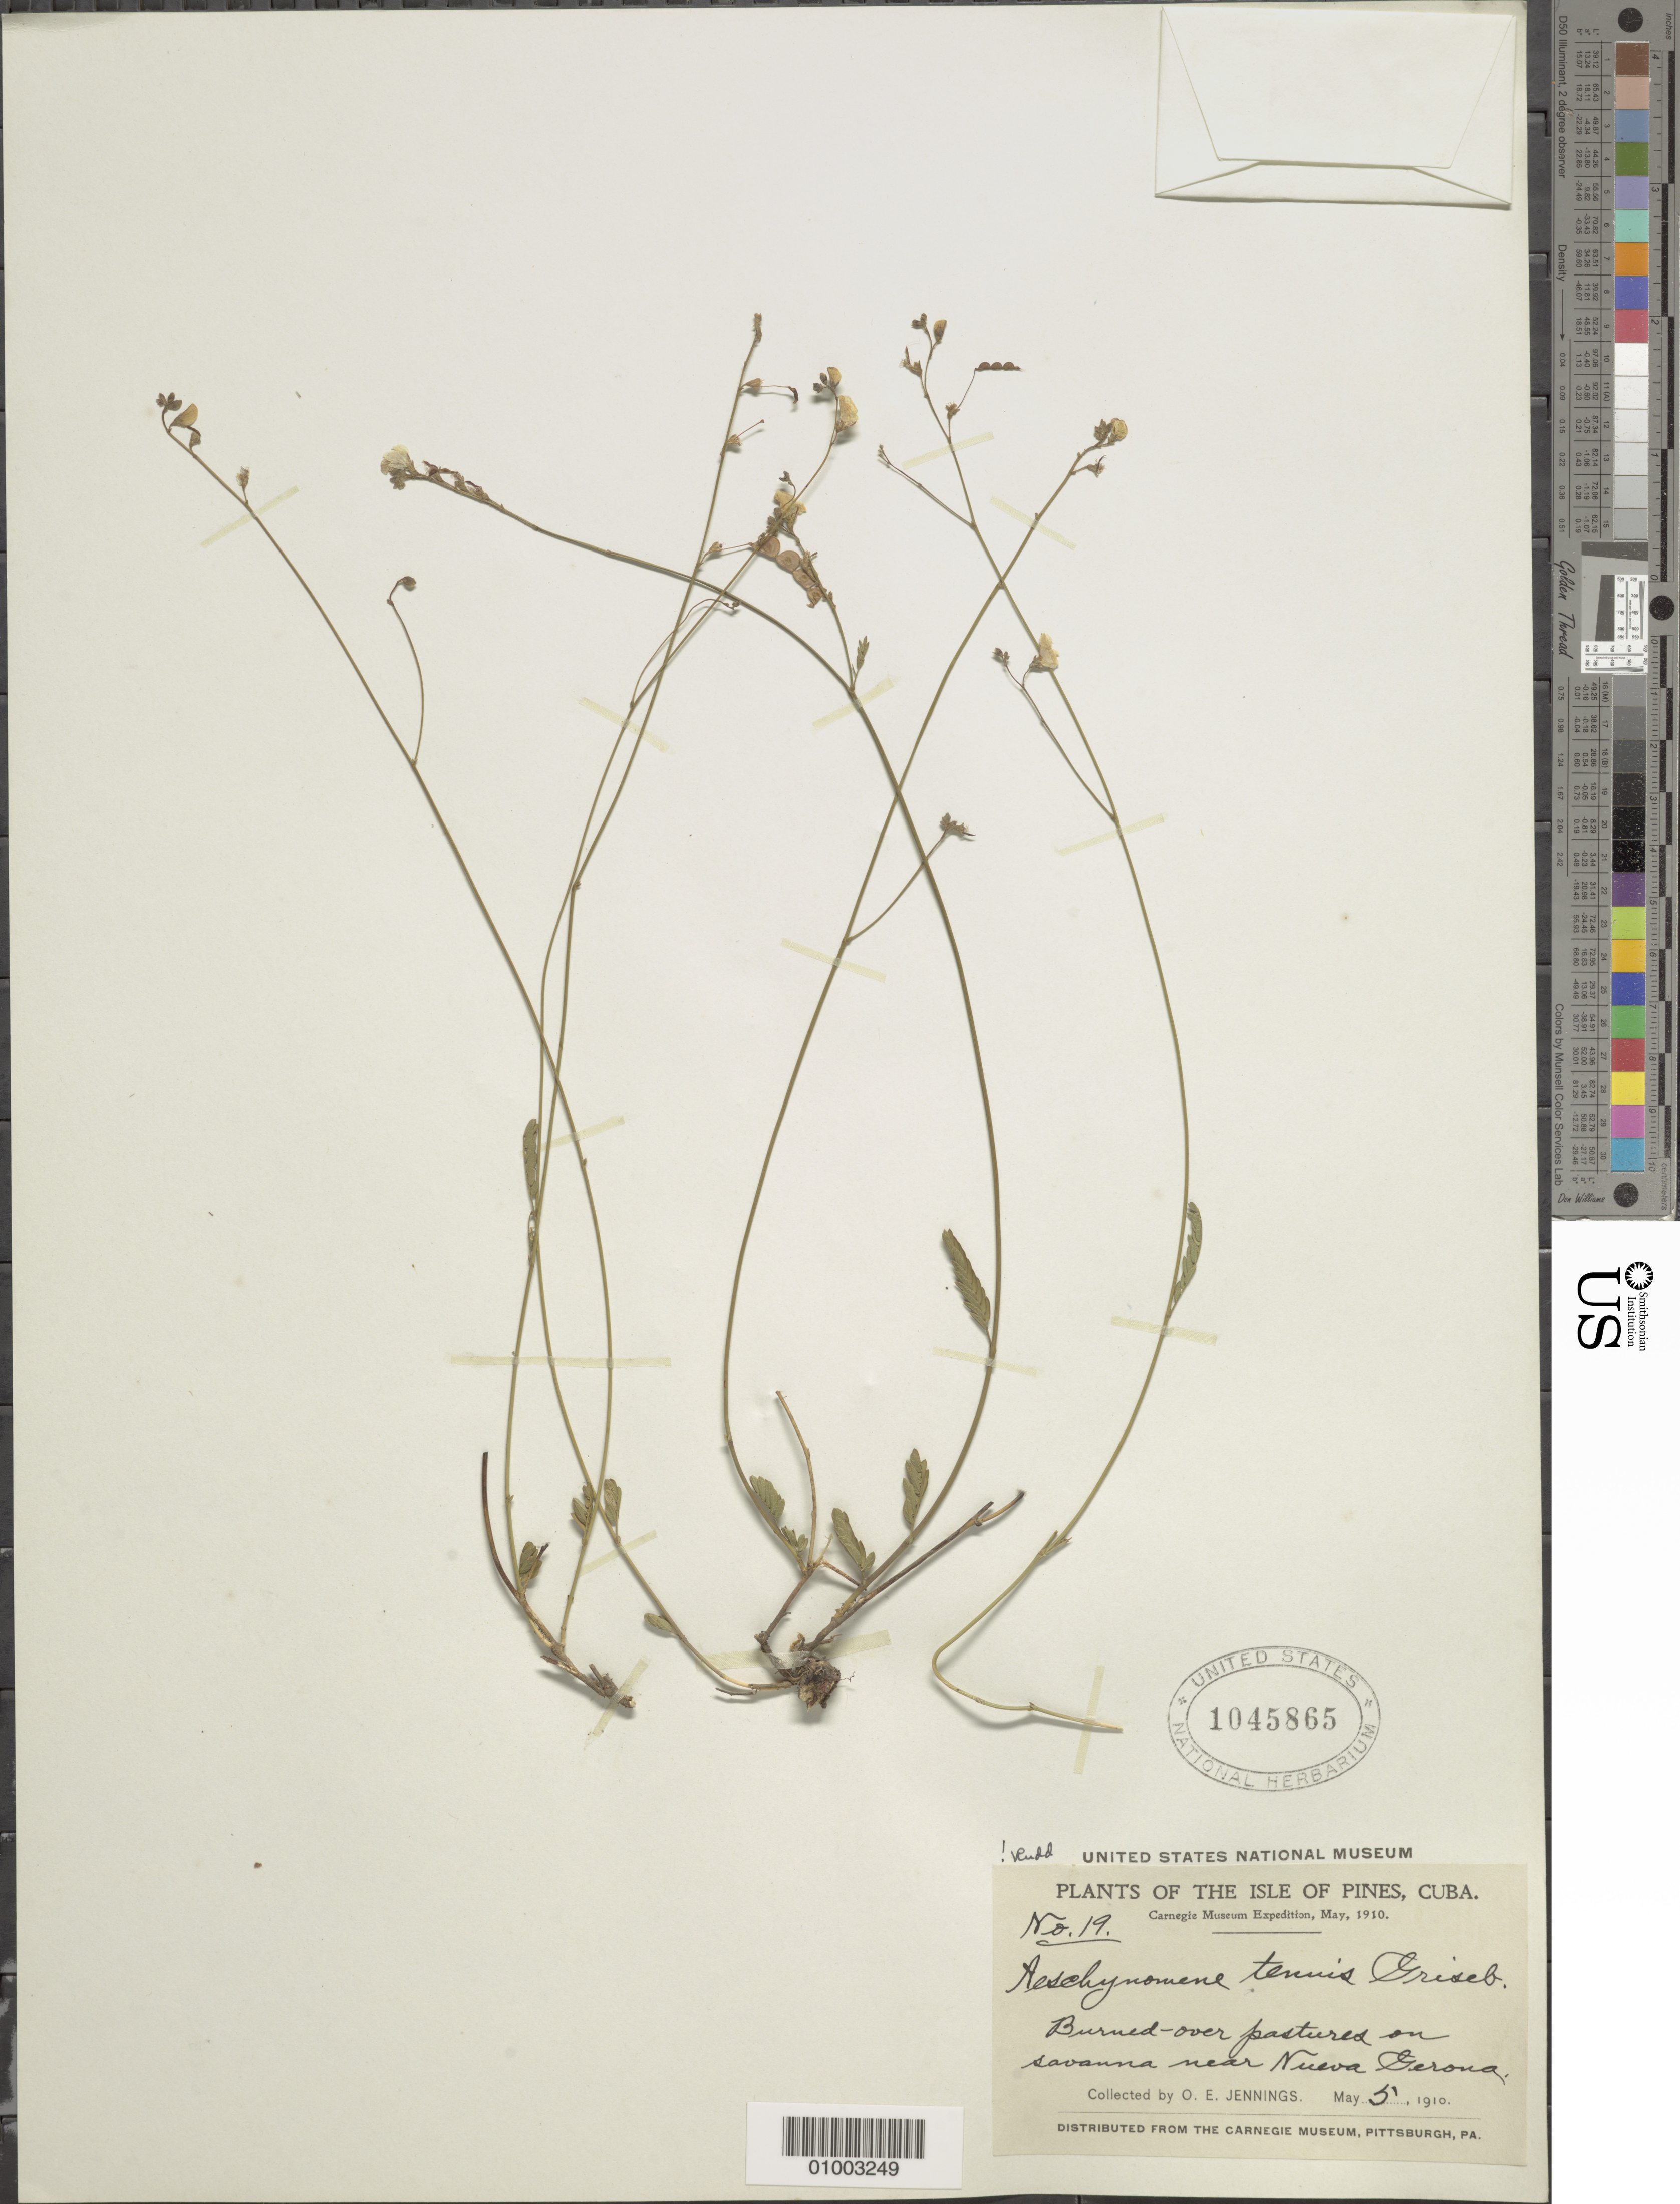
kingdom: Plantae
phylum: Tracheophyta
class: Magnoliopsida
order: Fabales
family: Fabaceae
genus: Aeschynomene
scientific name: Aeschynomene tenuis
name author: Griseb.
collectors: O. E. Jennings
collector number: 19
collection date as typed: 05 May 1910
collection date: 1910-05-05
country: Cuba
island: Isla de la Juventud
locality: Burned over pastures on savanna near Nueva Gerona, Isle of Pines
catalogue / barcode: US 1045865